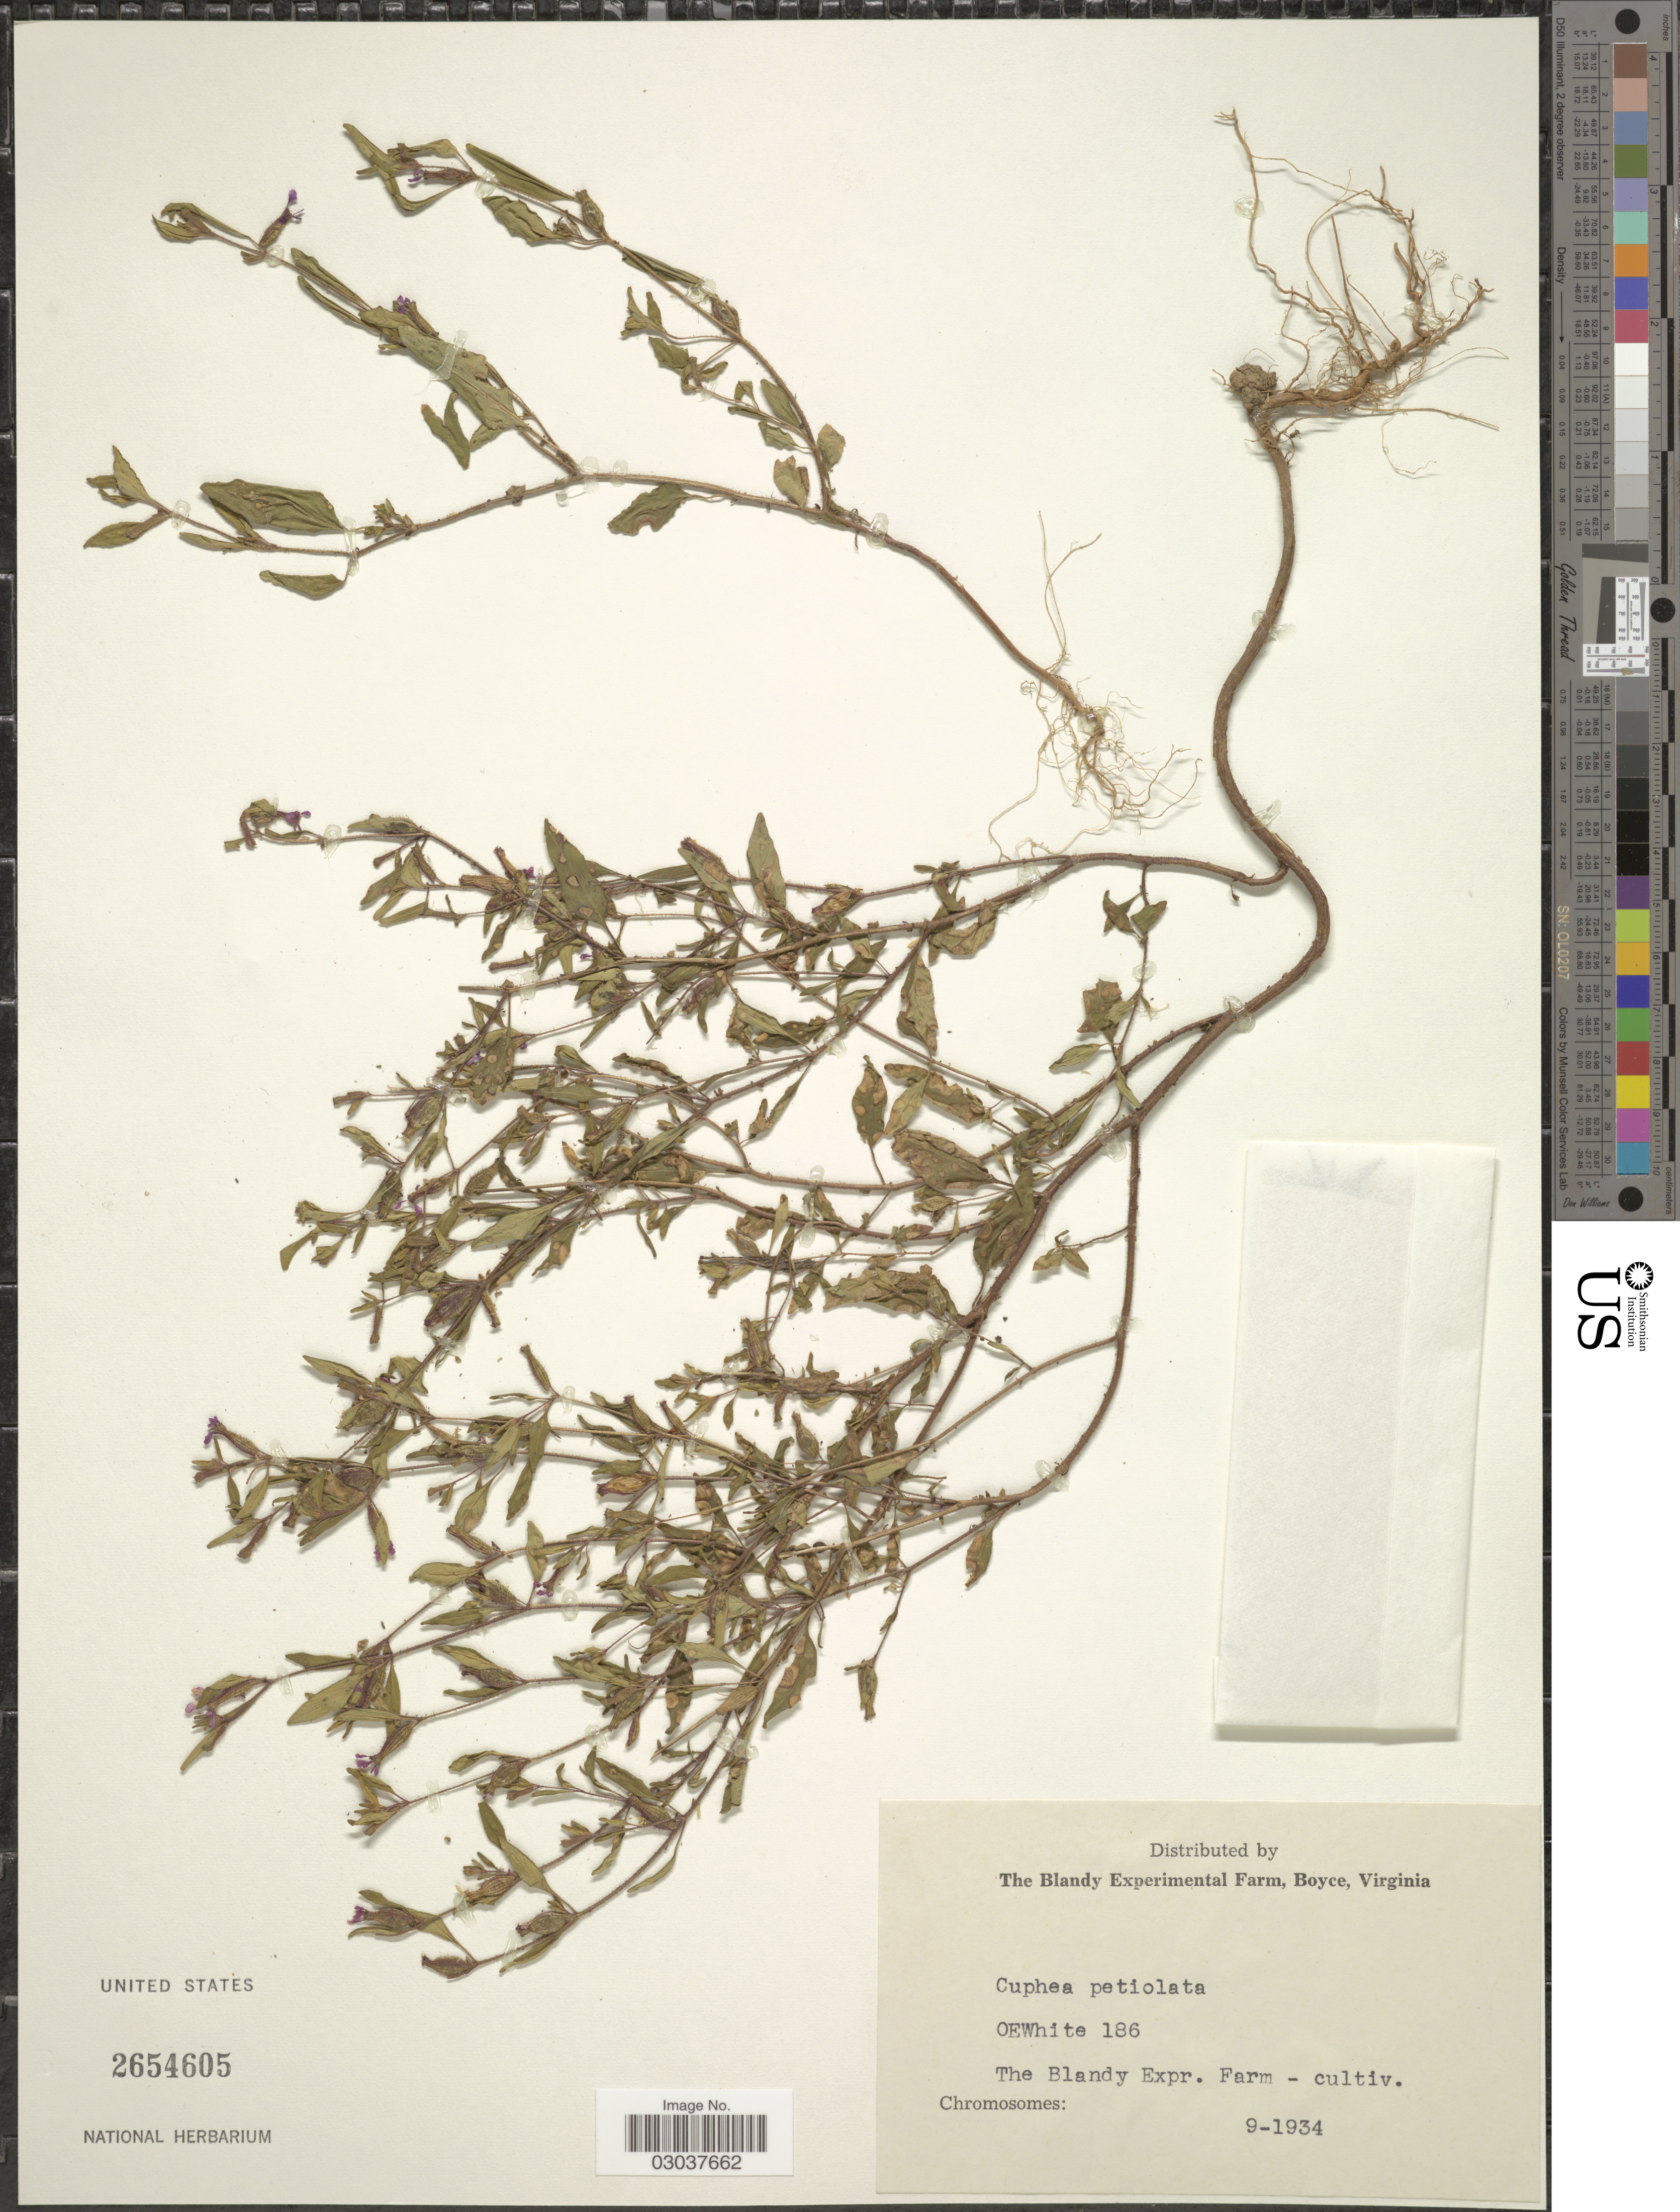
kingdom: Plantae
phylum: Tracheophyta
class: Magnoliopsida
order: Myrtales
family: Lythraceae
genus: Cuphea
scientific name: Cuphea petiolata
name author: Pohl ex Koehne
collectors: O. E. White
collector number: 186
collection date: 1934-09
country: United States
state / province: Virginia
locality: The Blandy Expr. Farm.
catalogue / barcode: US 2654605